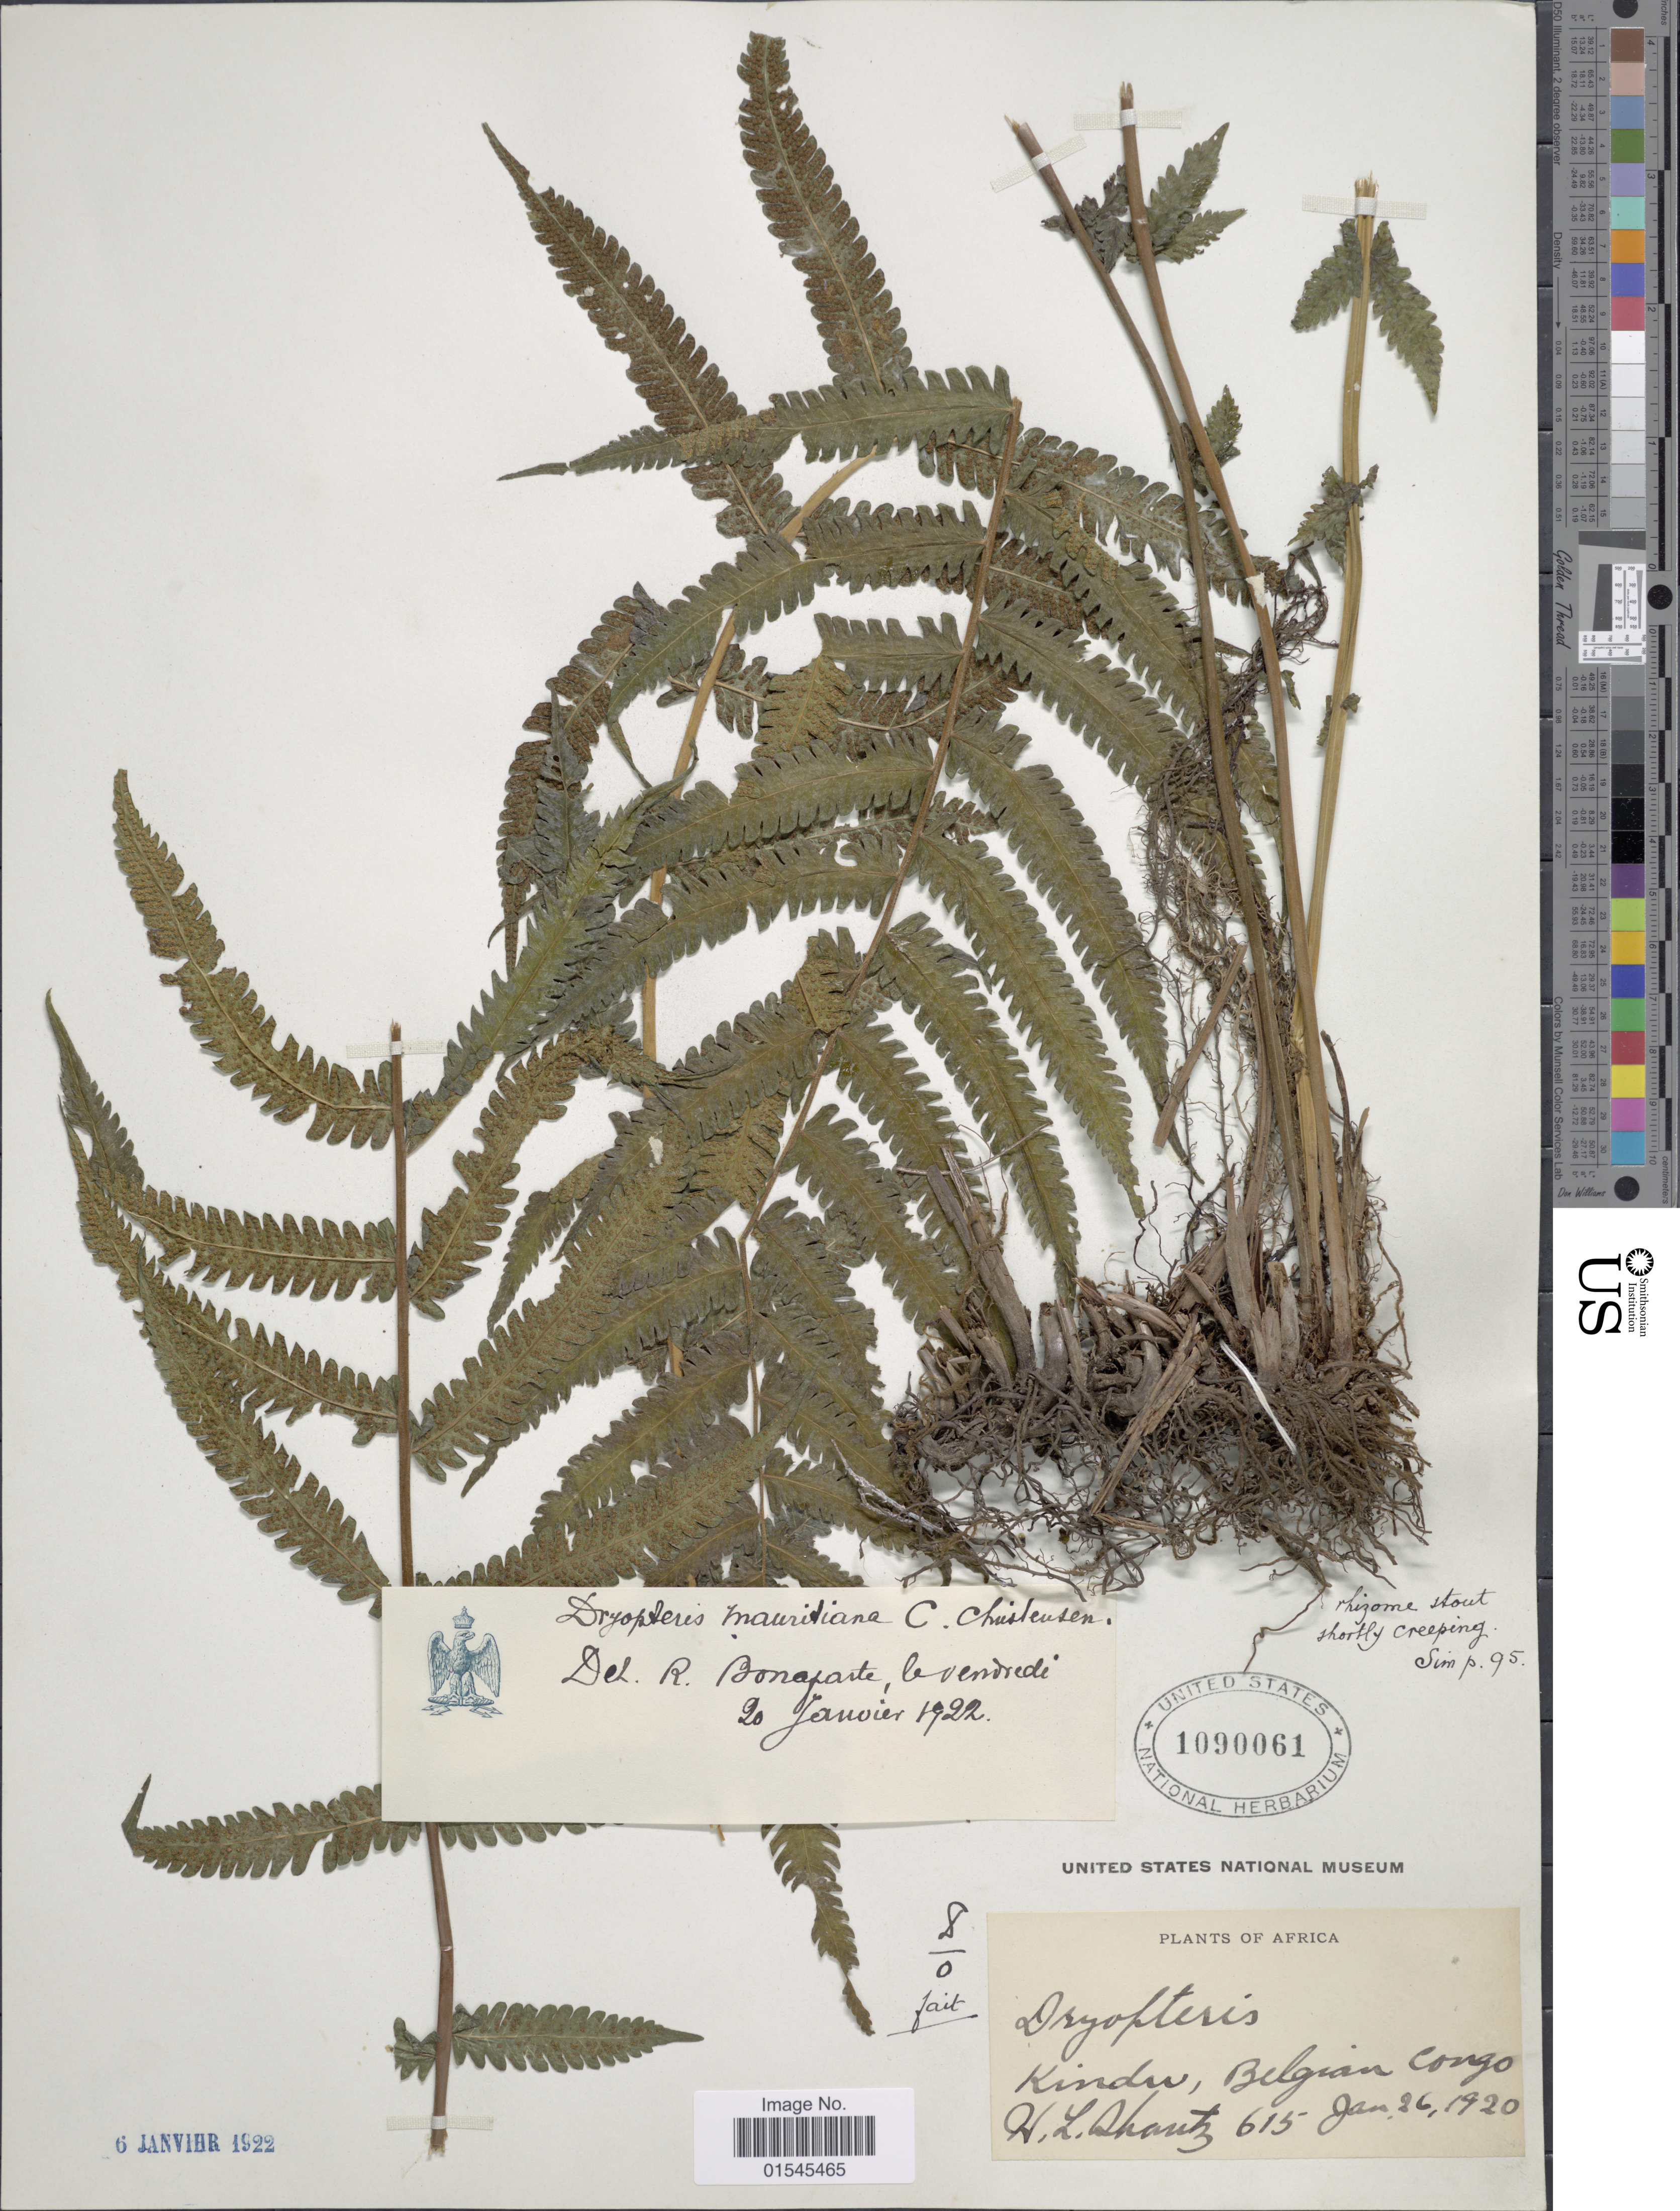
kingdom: Plantae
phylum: Tracheophyta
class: Polypodiopsida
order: Polypodiales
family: Thelypteridaceae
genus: Sphaerostephanos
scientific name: Sphaerostephanos elatus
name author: (Bojer) Holttum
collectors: H. Shantz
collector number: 615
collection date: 1920-01-26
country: Congo, Democratic Republic of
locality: Kindu, Belgian Congo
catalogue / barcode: US 1090061